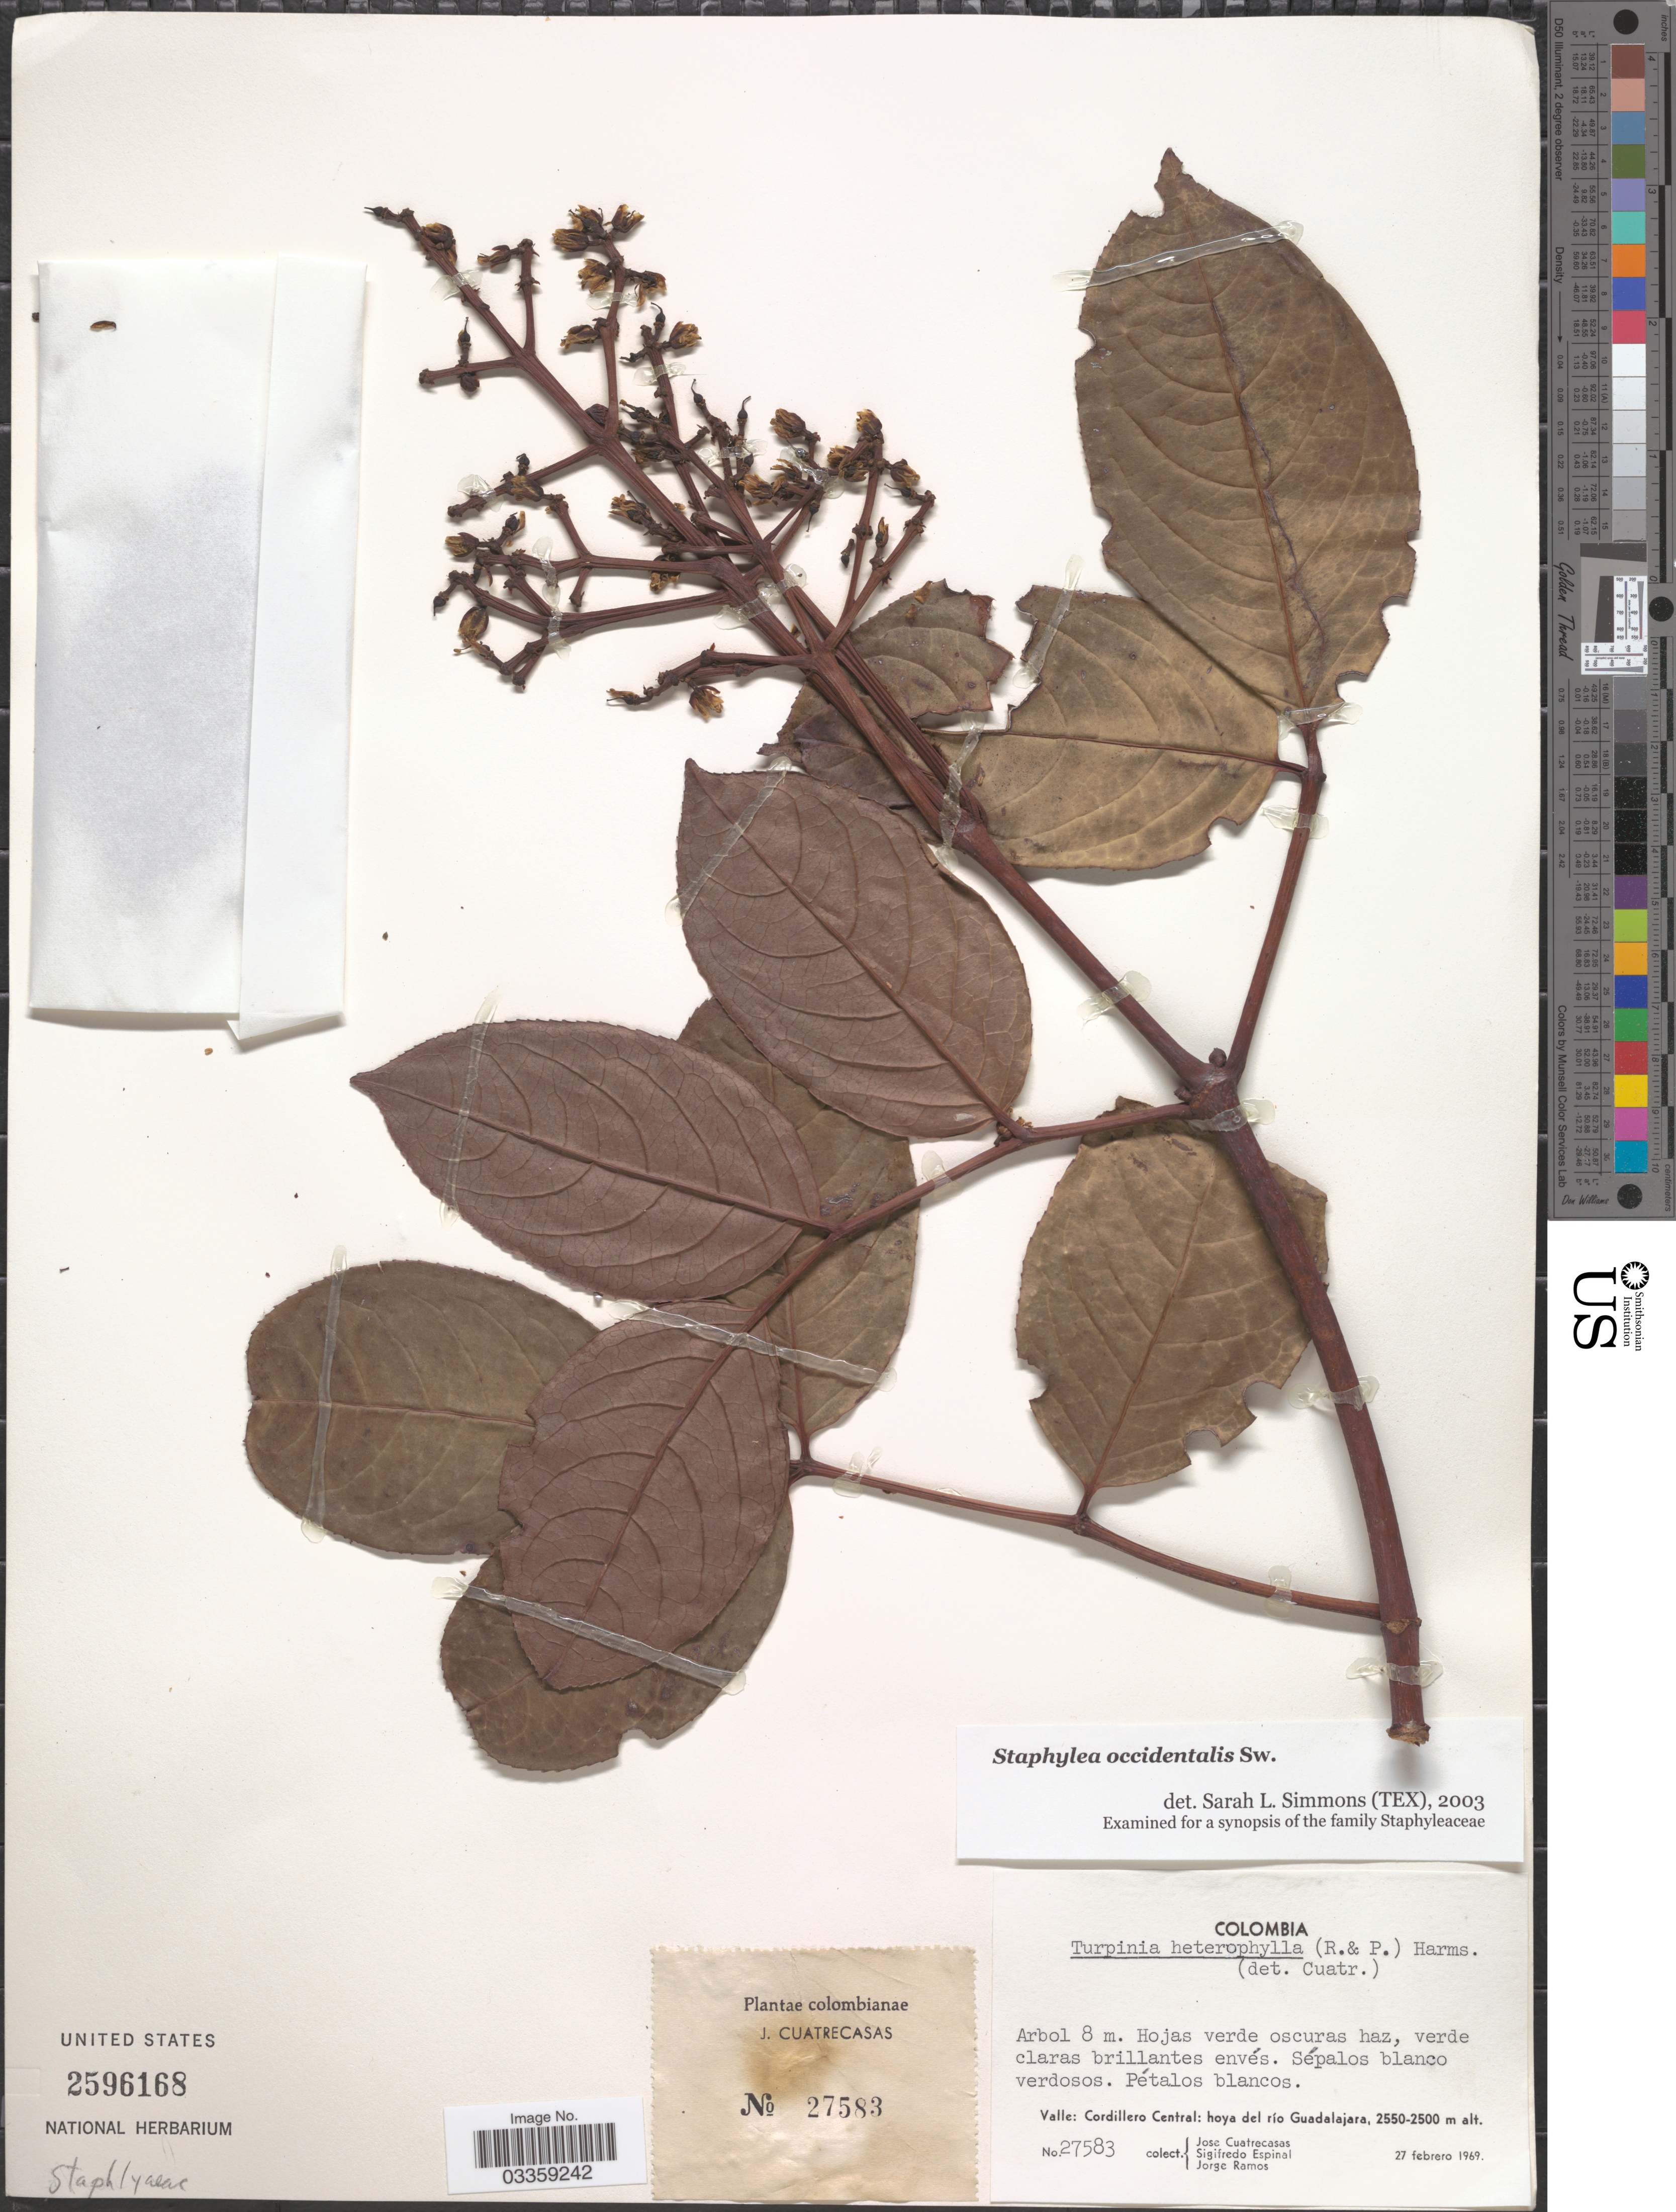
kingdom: Plantae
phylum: Tracheophyta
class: Magnoliopsida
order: Crossosomatales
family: Staphyleaceae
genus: Turpinia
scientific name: Turpinia occidentalis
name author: (Sw.) G. Don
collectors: J. Cuatrecasas, S. Espinal & J. Ramos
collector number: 27583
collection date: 1969-02-27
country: Colombia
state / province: Valle del Cauca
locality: Valle: Cordillera Central: hoya del río Guadalajara.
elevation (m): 2500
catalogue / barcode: US 2596168